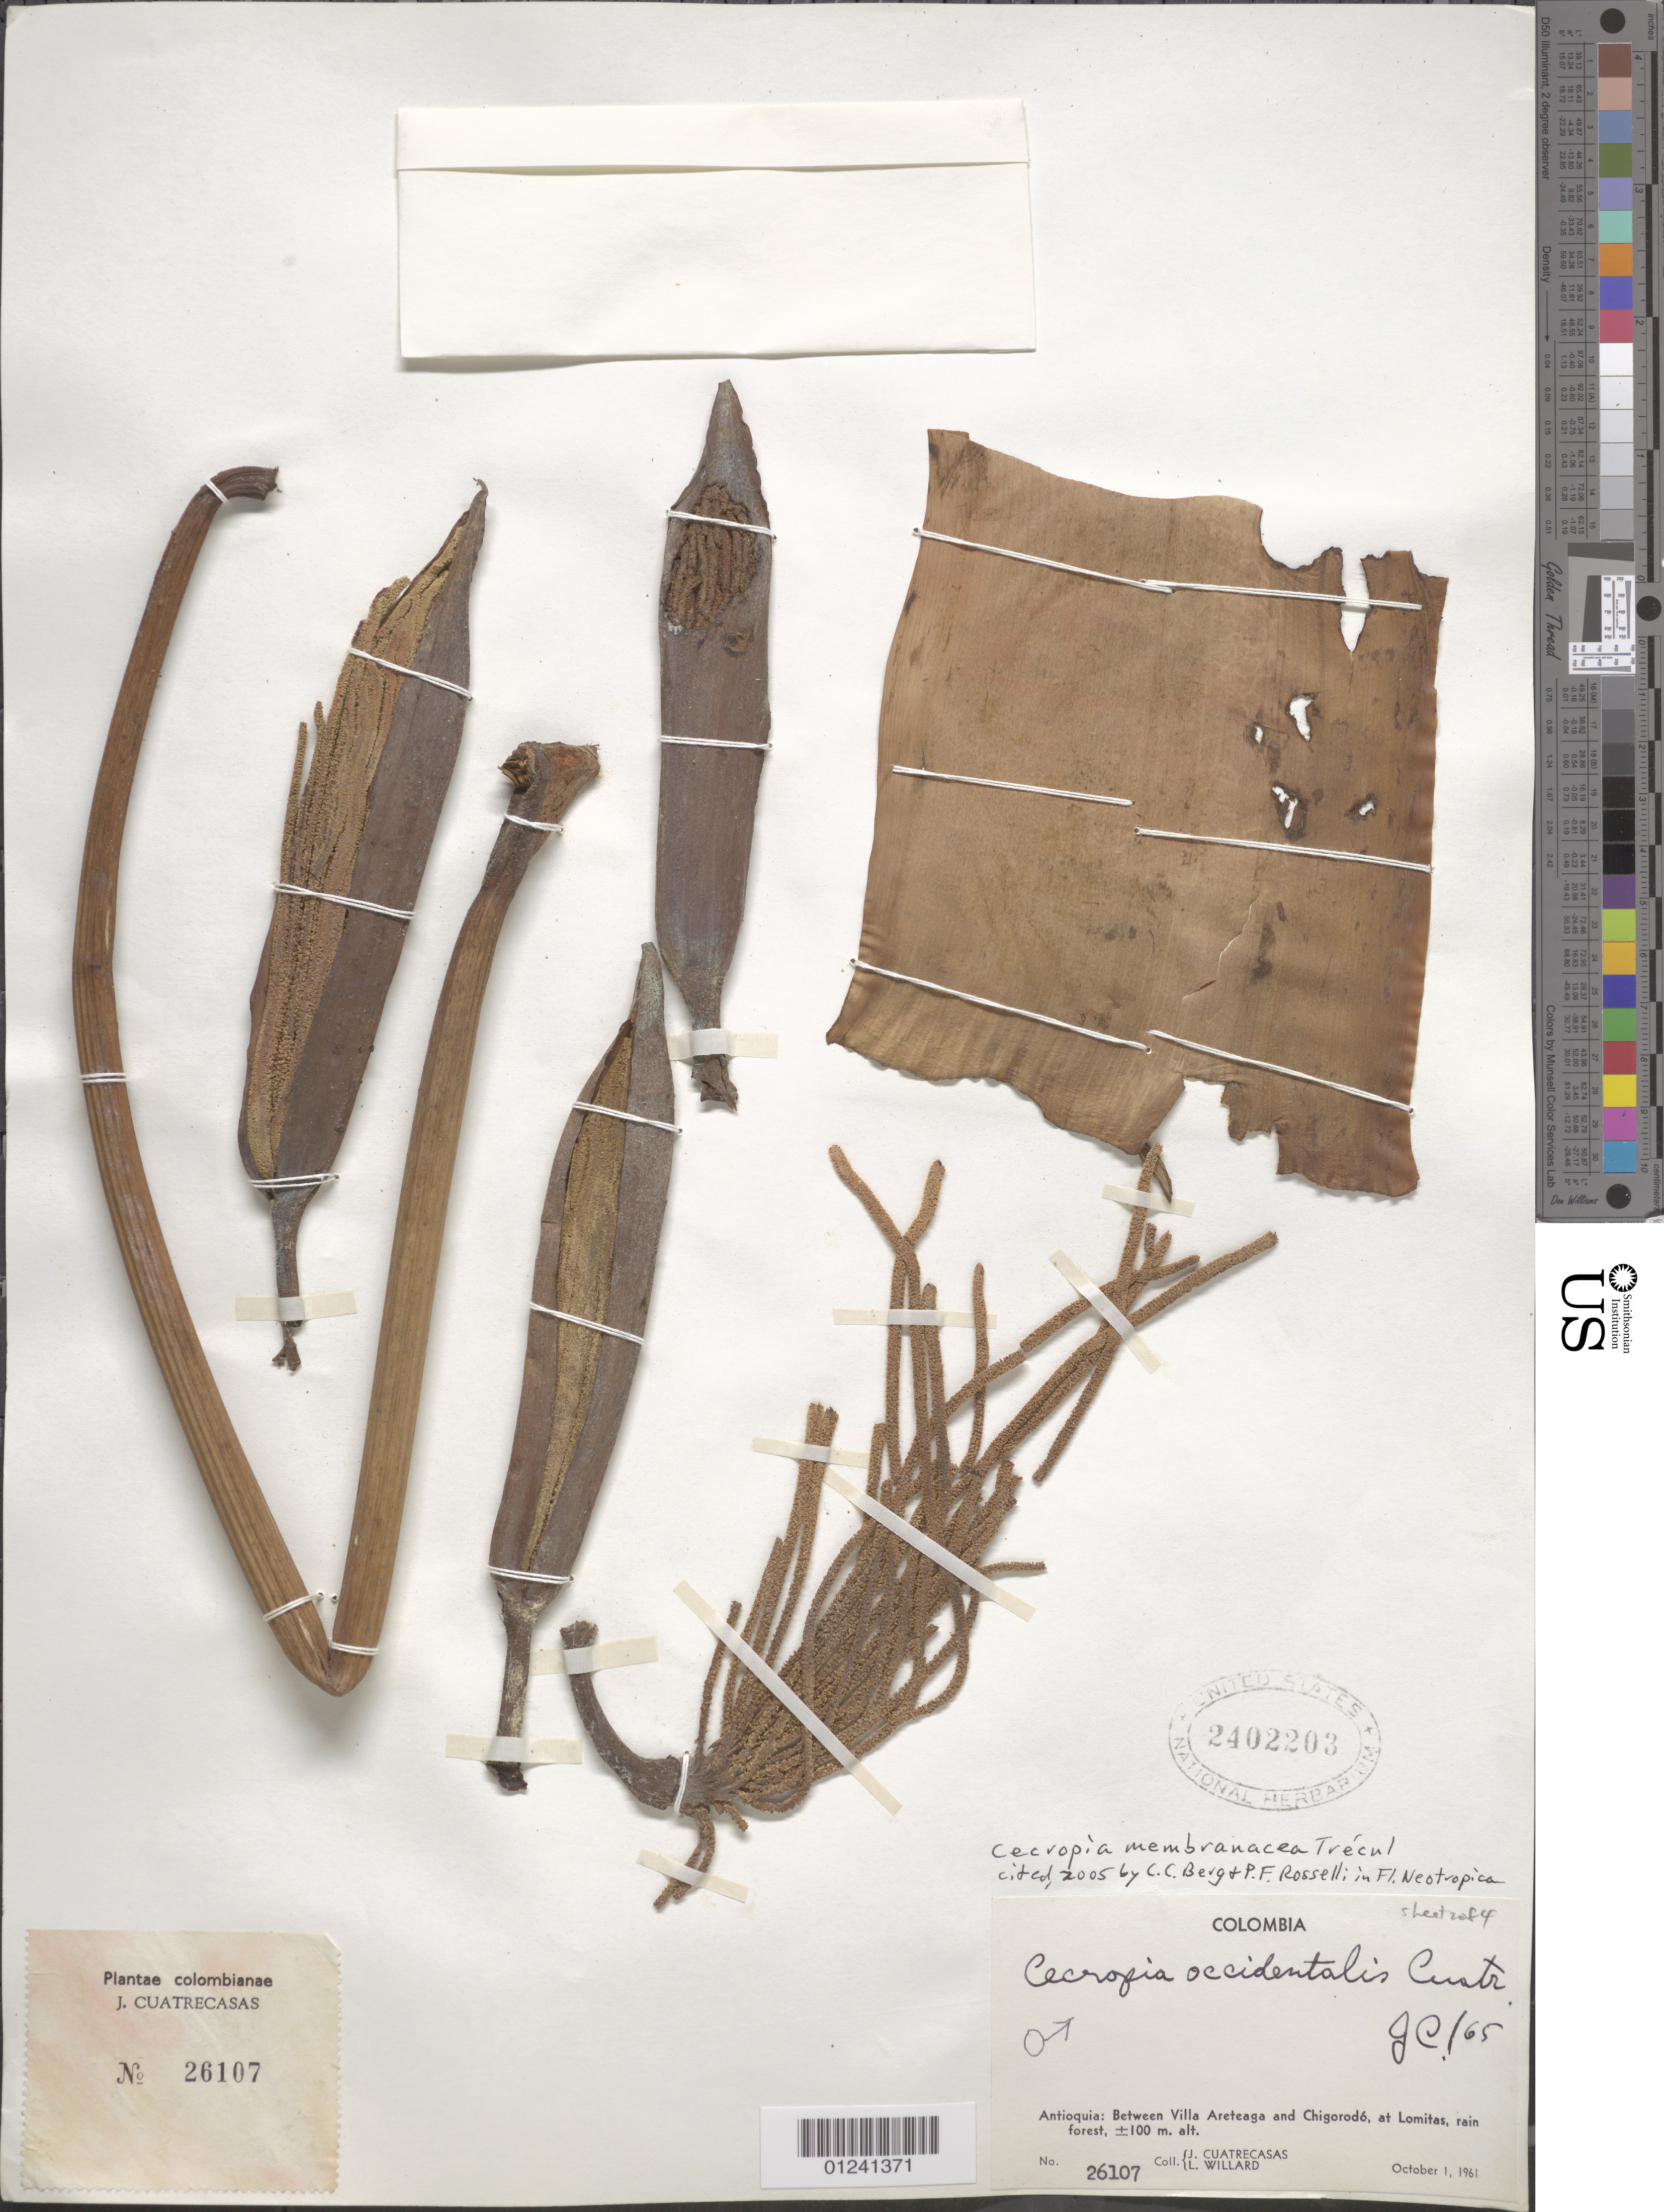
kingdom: Plantae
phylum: Tracheophyta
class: Magnoliopsida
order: Rosales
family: Urticaceae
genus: Cecropia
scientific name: Cecropia membranacea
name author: Trécul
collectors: J. Cuatrecasas & L. Willard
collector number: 26107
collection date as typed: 1 Oct 1961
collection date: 1961-10-01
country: Colombia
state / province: Antioquia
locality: between Villa Arteaga and Chigorodó, at Lomitas, rain forest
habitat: rain forest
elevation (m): -100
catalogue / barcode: US 2402203